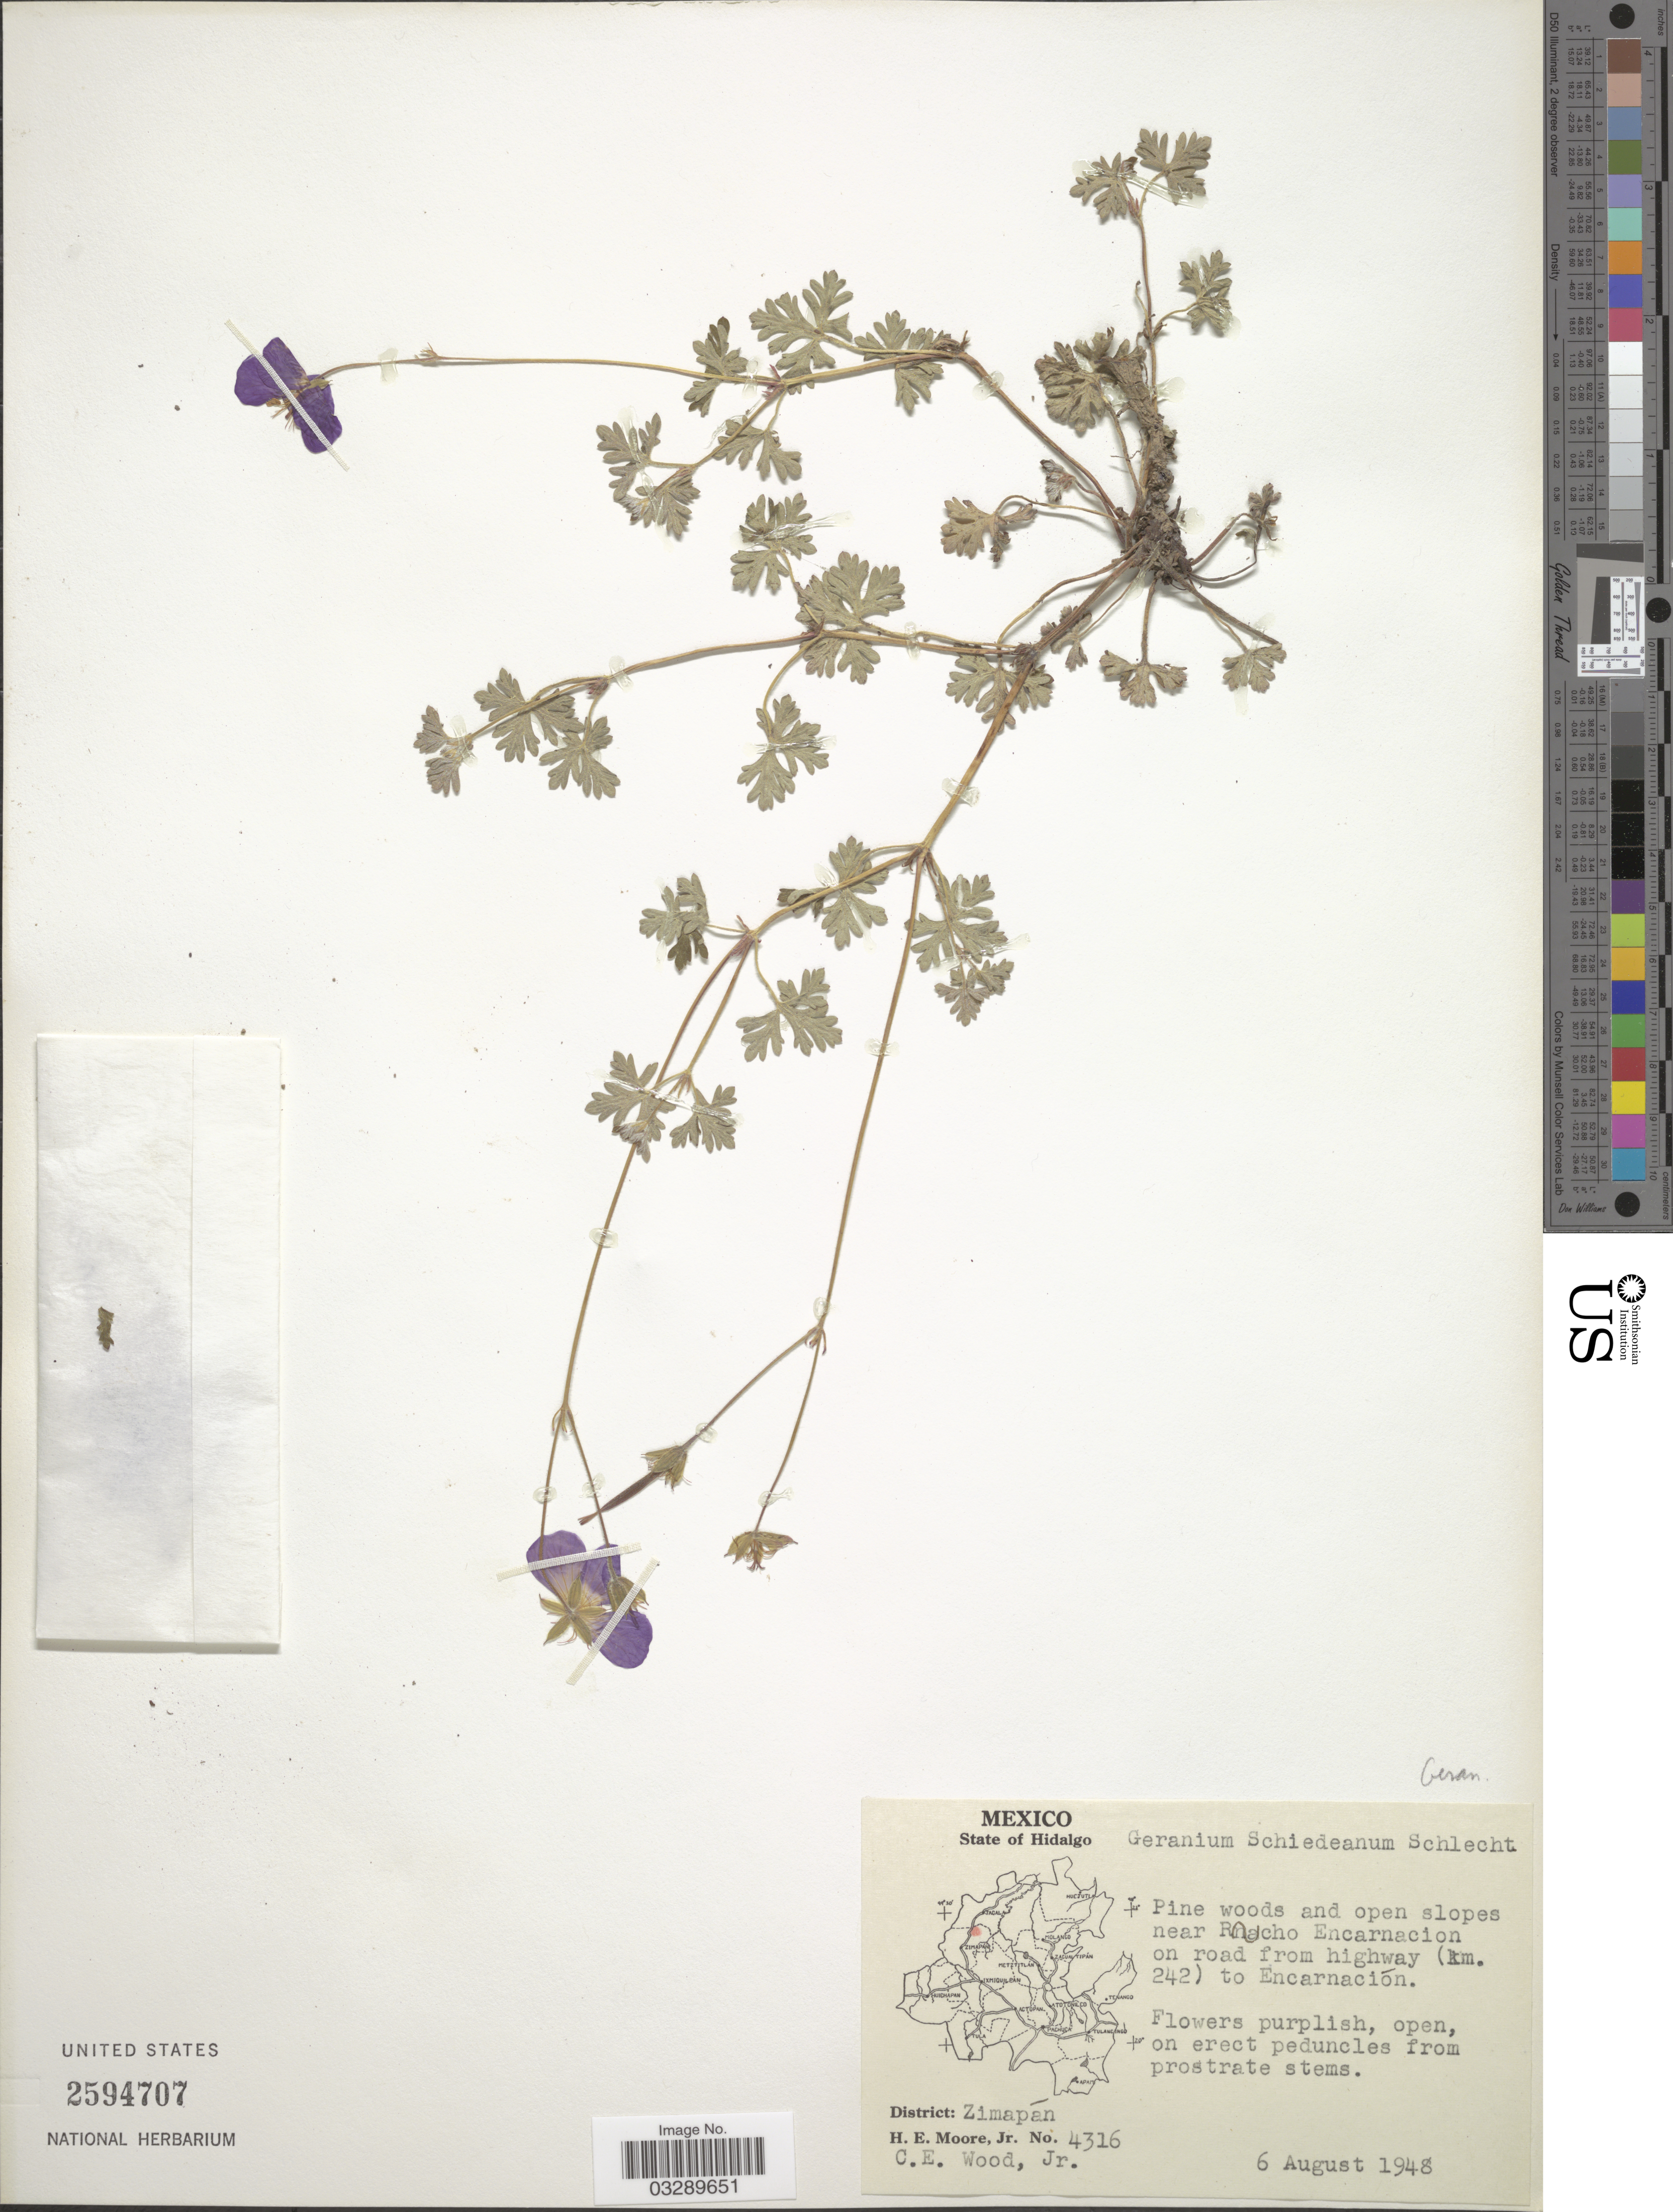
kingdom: Plantae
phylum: Tracheophyta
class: Magnoliopsida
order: Geraniales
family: Geraniaceae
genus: Geranium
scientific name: Geranium schiedeanum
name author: Schltdl.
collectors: H. Moore & C. Wood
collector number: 4316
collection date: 1948-08-06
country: Mexico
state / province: Hidalgo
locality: Pine woods and open slopes near Rancho Encarnacion on road from highway (km. 242) to Encarnación. District Zimapán.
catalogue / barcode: US 2594707